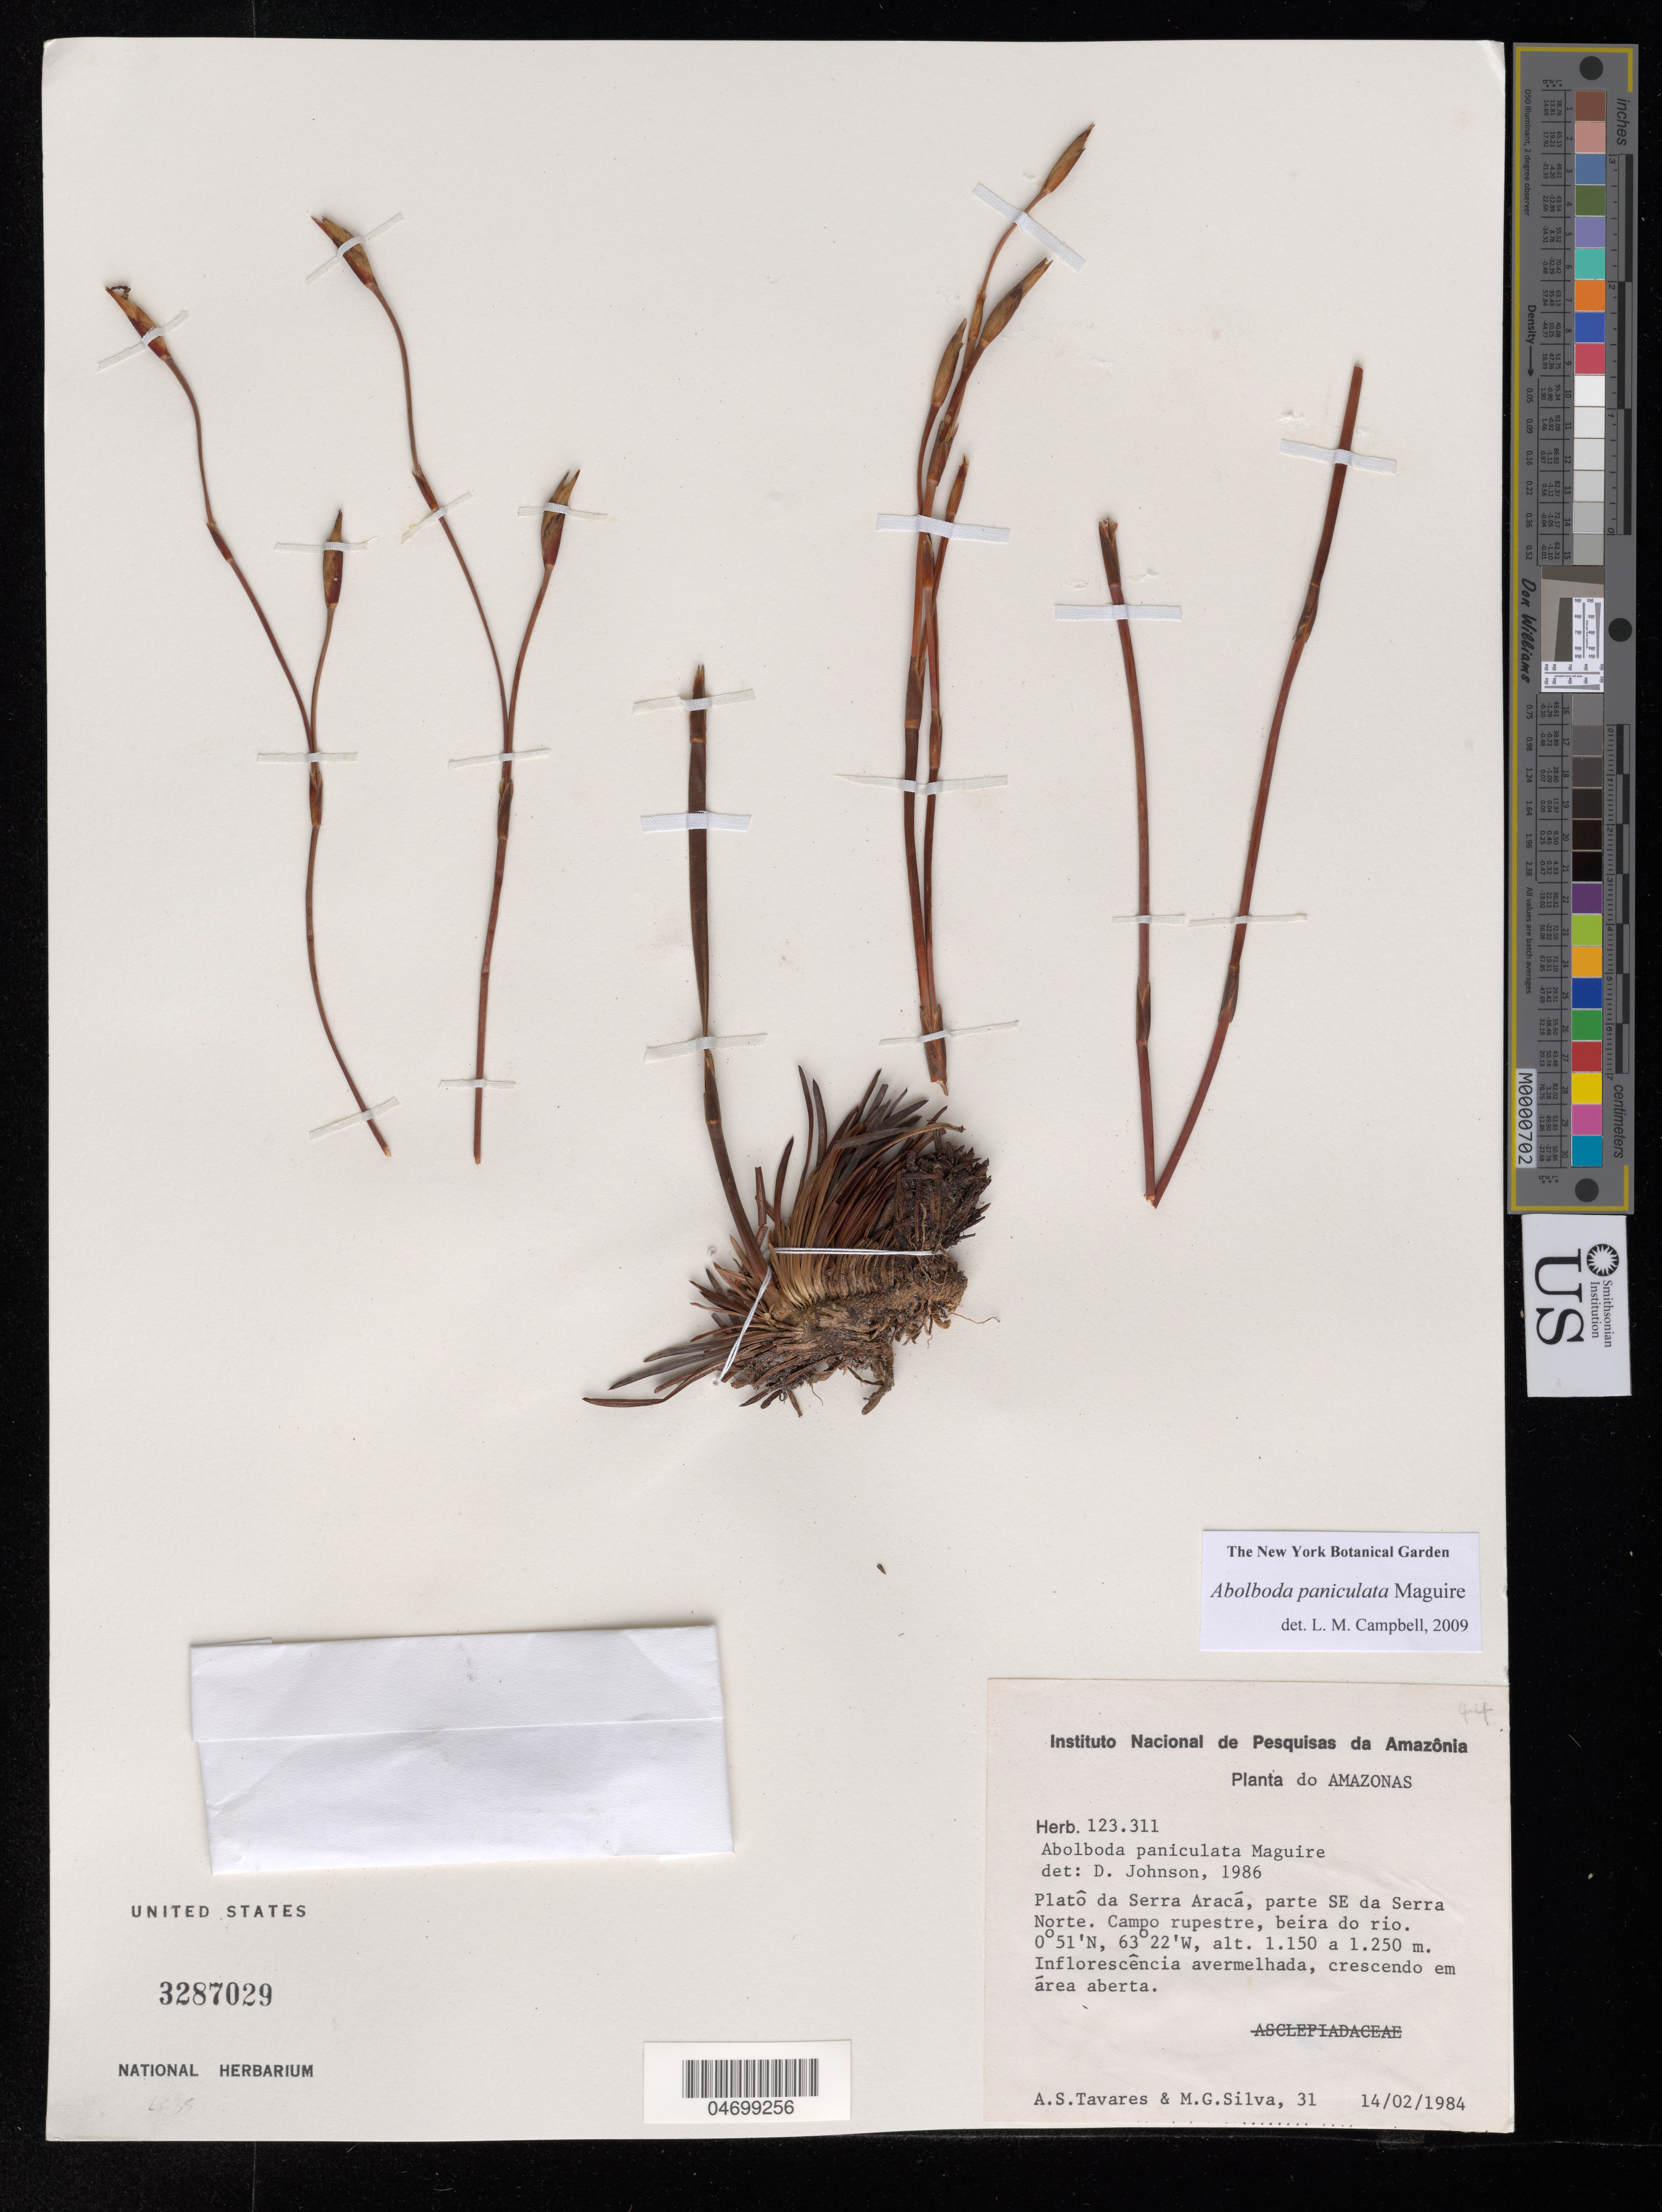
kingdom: Plantae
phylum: Tracheophyta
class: Liliopsida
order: Poales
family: Xyridaceae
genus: Abolboda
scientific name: Abolboda paniculata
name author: Maguire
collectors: A. S. Tavares & M. G. Silva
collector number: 31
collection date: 1984-02-14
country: Brazil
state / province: Amazonas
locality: Platô da Serra Aracá, parte SE da Serra Norte. Campo rupestre, beira do rio.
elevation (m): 1150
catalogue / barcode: US 3287029